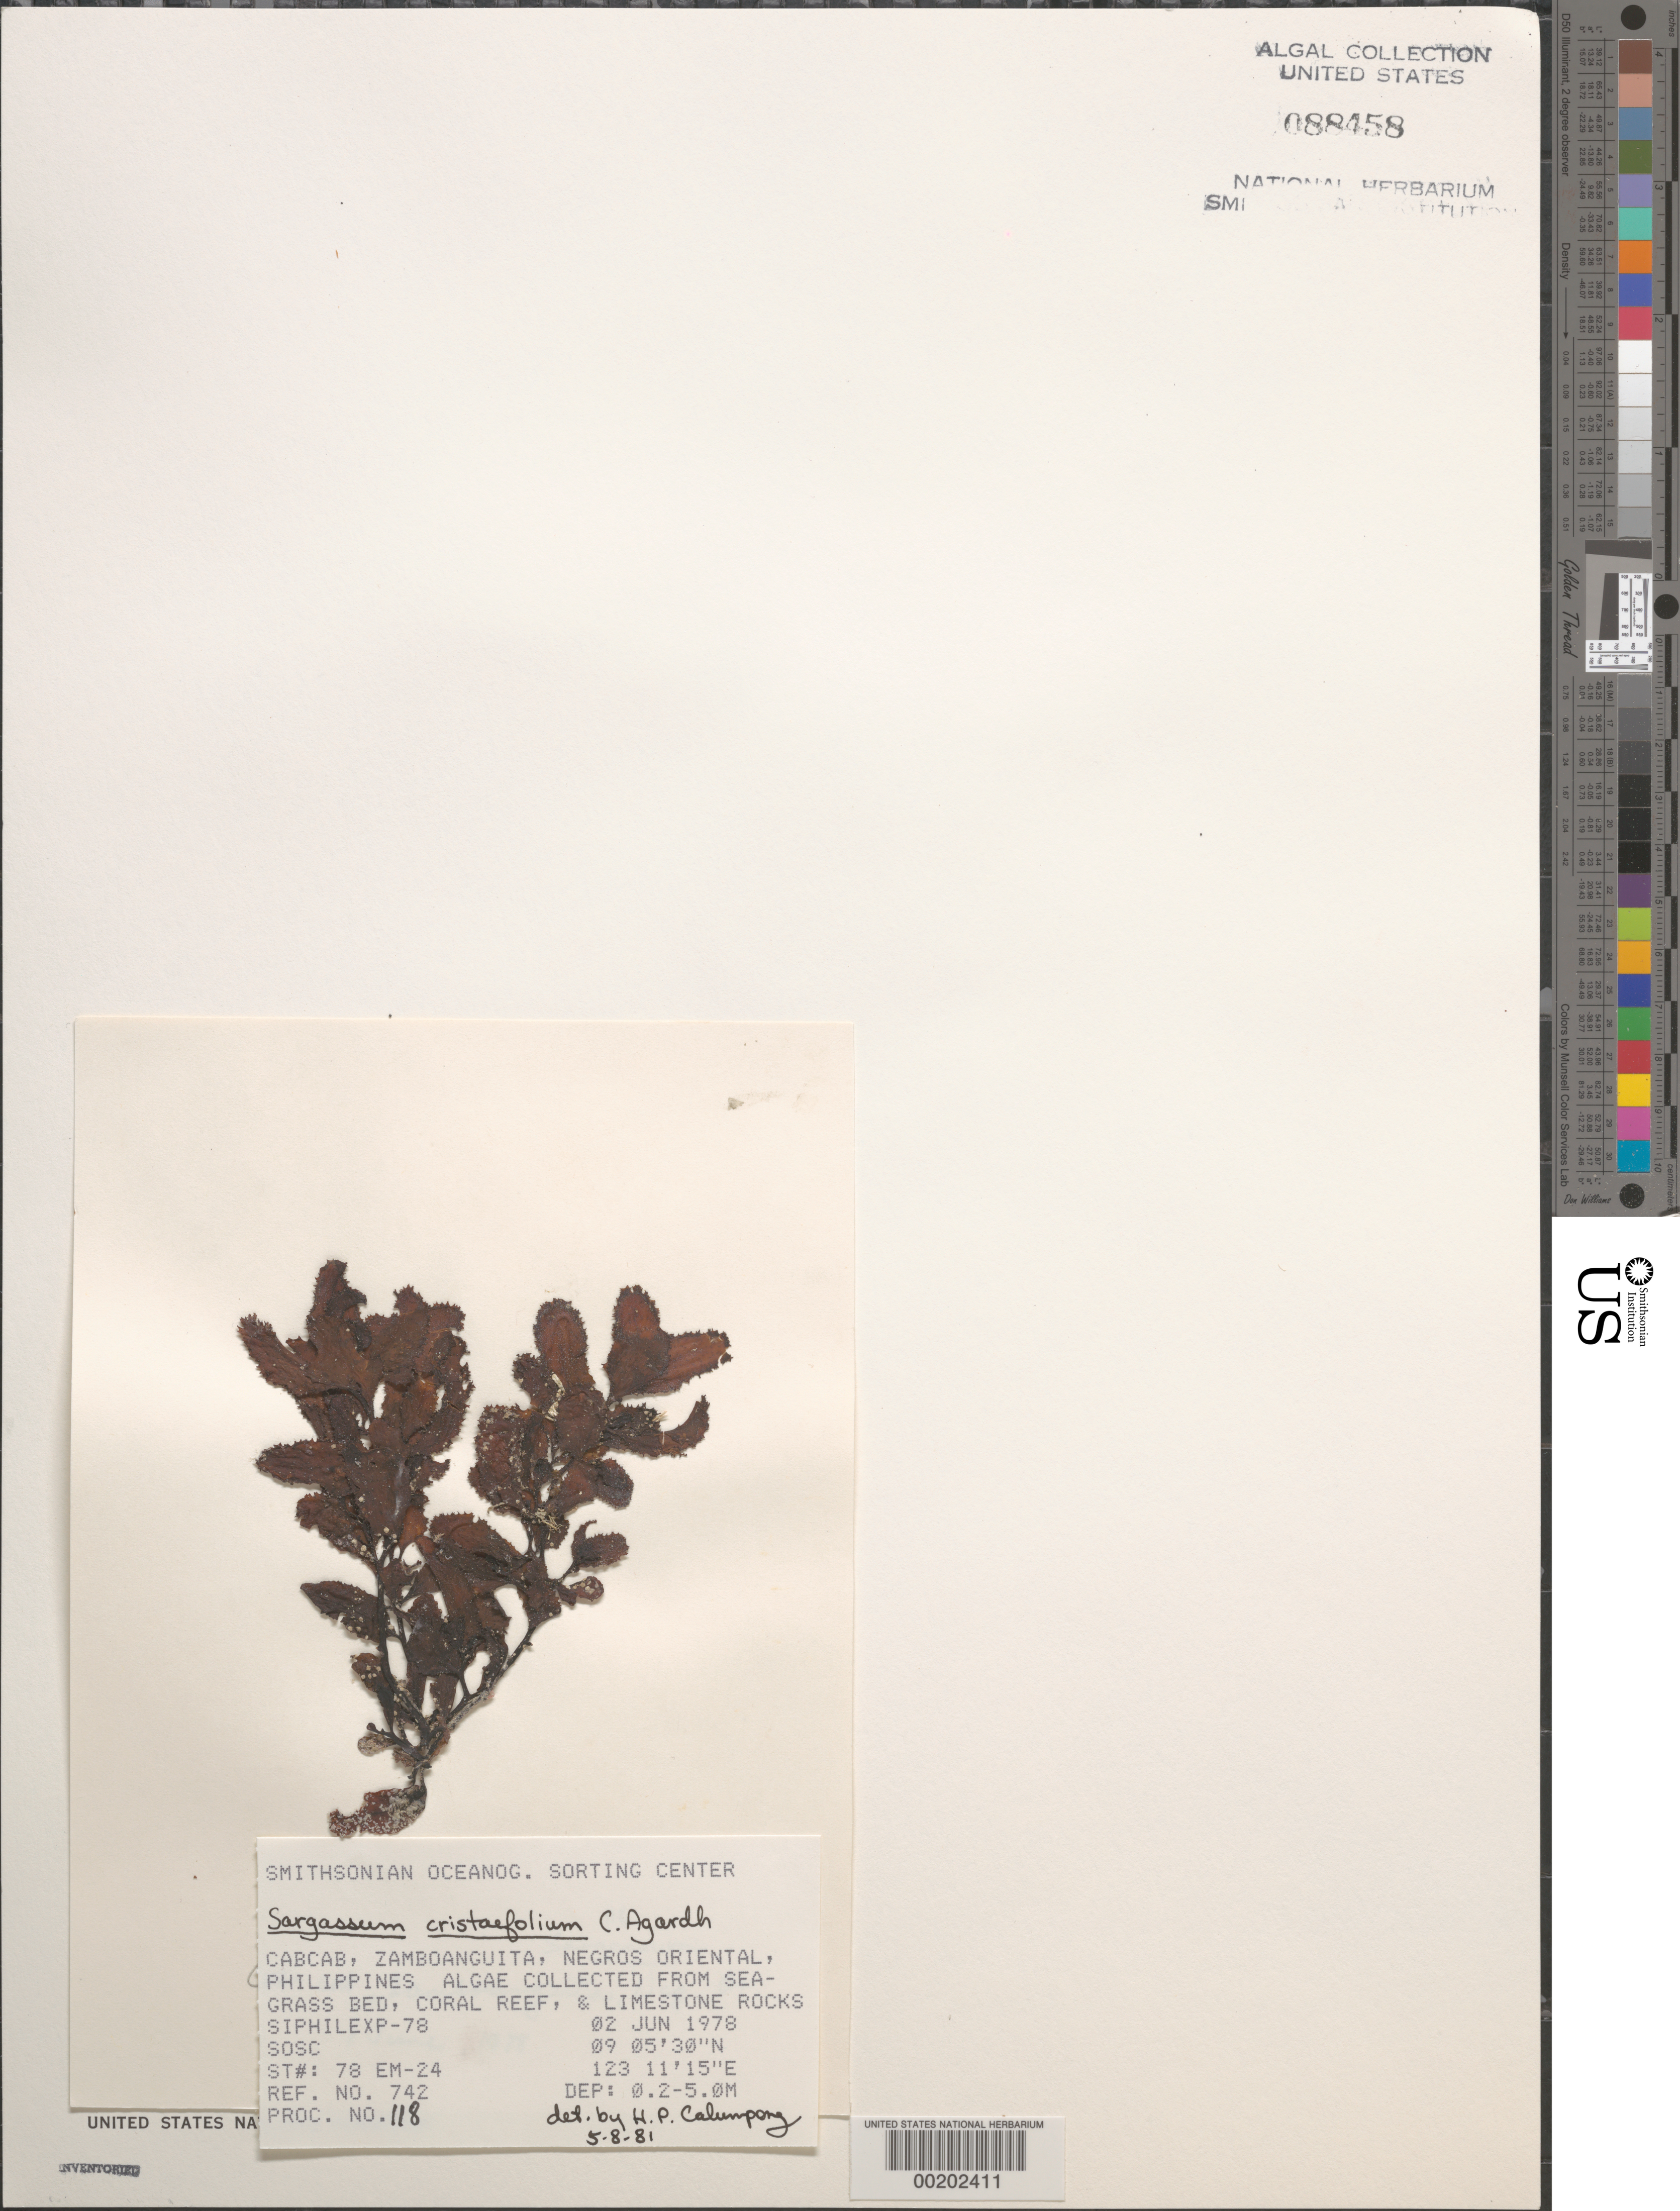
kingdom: Chromista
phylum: Ochrophyta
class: Phaeophyceae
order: Fucales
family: Sargassaceae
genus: Sargassum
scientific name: Sargassum ilicifolium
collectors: SOSC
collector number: Station 78 EM-24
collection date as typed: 02 Jun 1978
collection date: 1978-06-02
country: Philippines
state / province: Central Visayas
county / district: Negros Oriental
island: Negros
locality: Cabcab, Zamboanguita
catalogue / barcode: US 88458